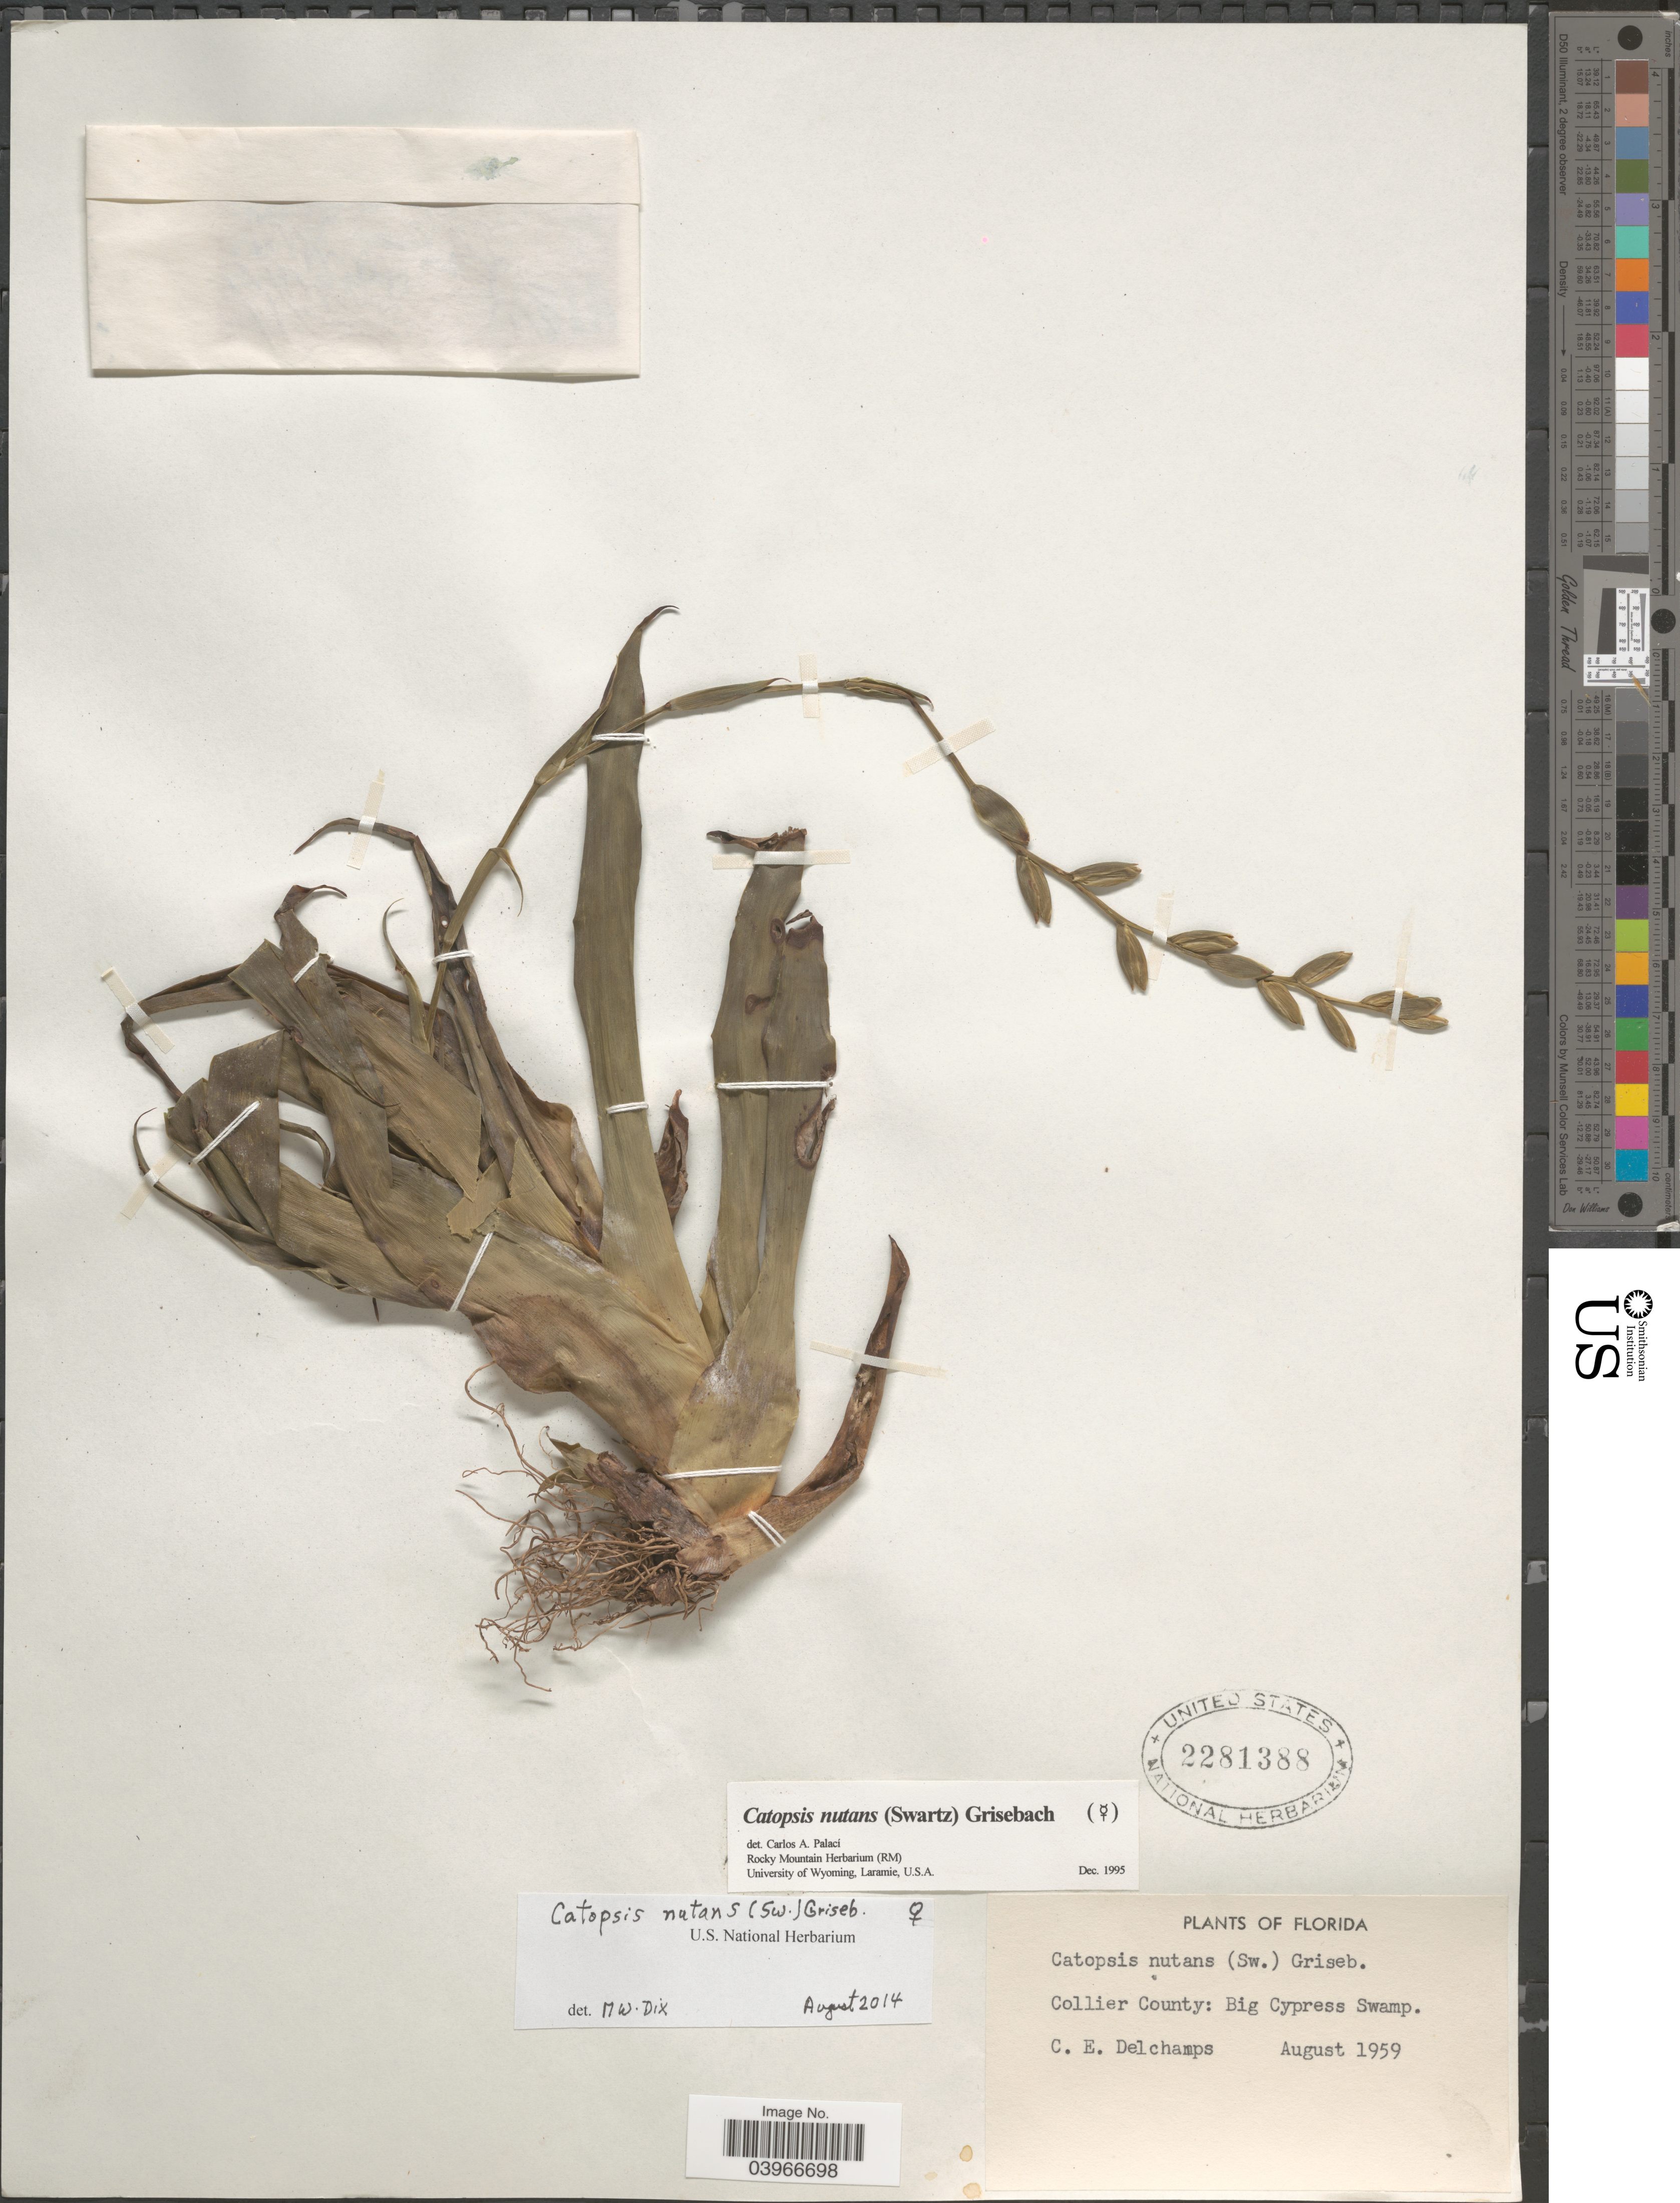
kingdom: Plantae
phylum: Tracheophyta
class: Liliopsida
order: Poales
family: Bromeliaceae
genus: Catopsis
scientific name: Catopsis nutans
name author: (Sw.) Griseb.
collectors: C. Delchamps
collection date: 1959-08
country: United States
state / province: Florida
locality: Collier County: Big Cypress Swamp.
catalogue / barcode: US 2281388